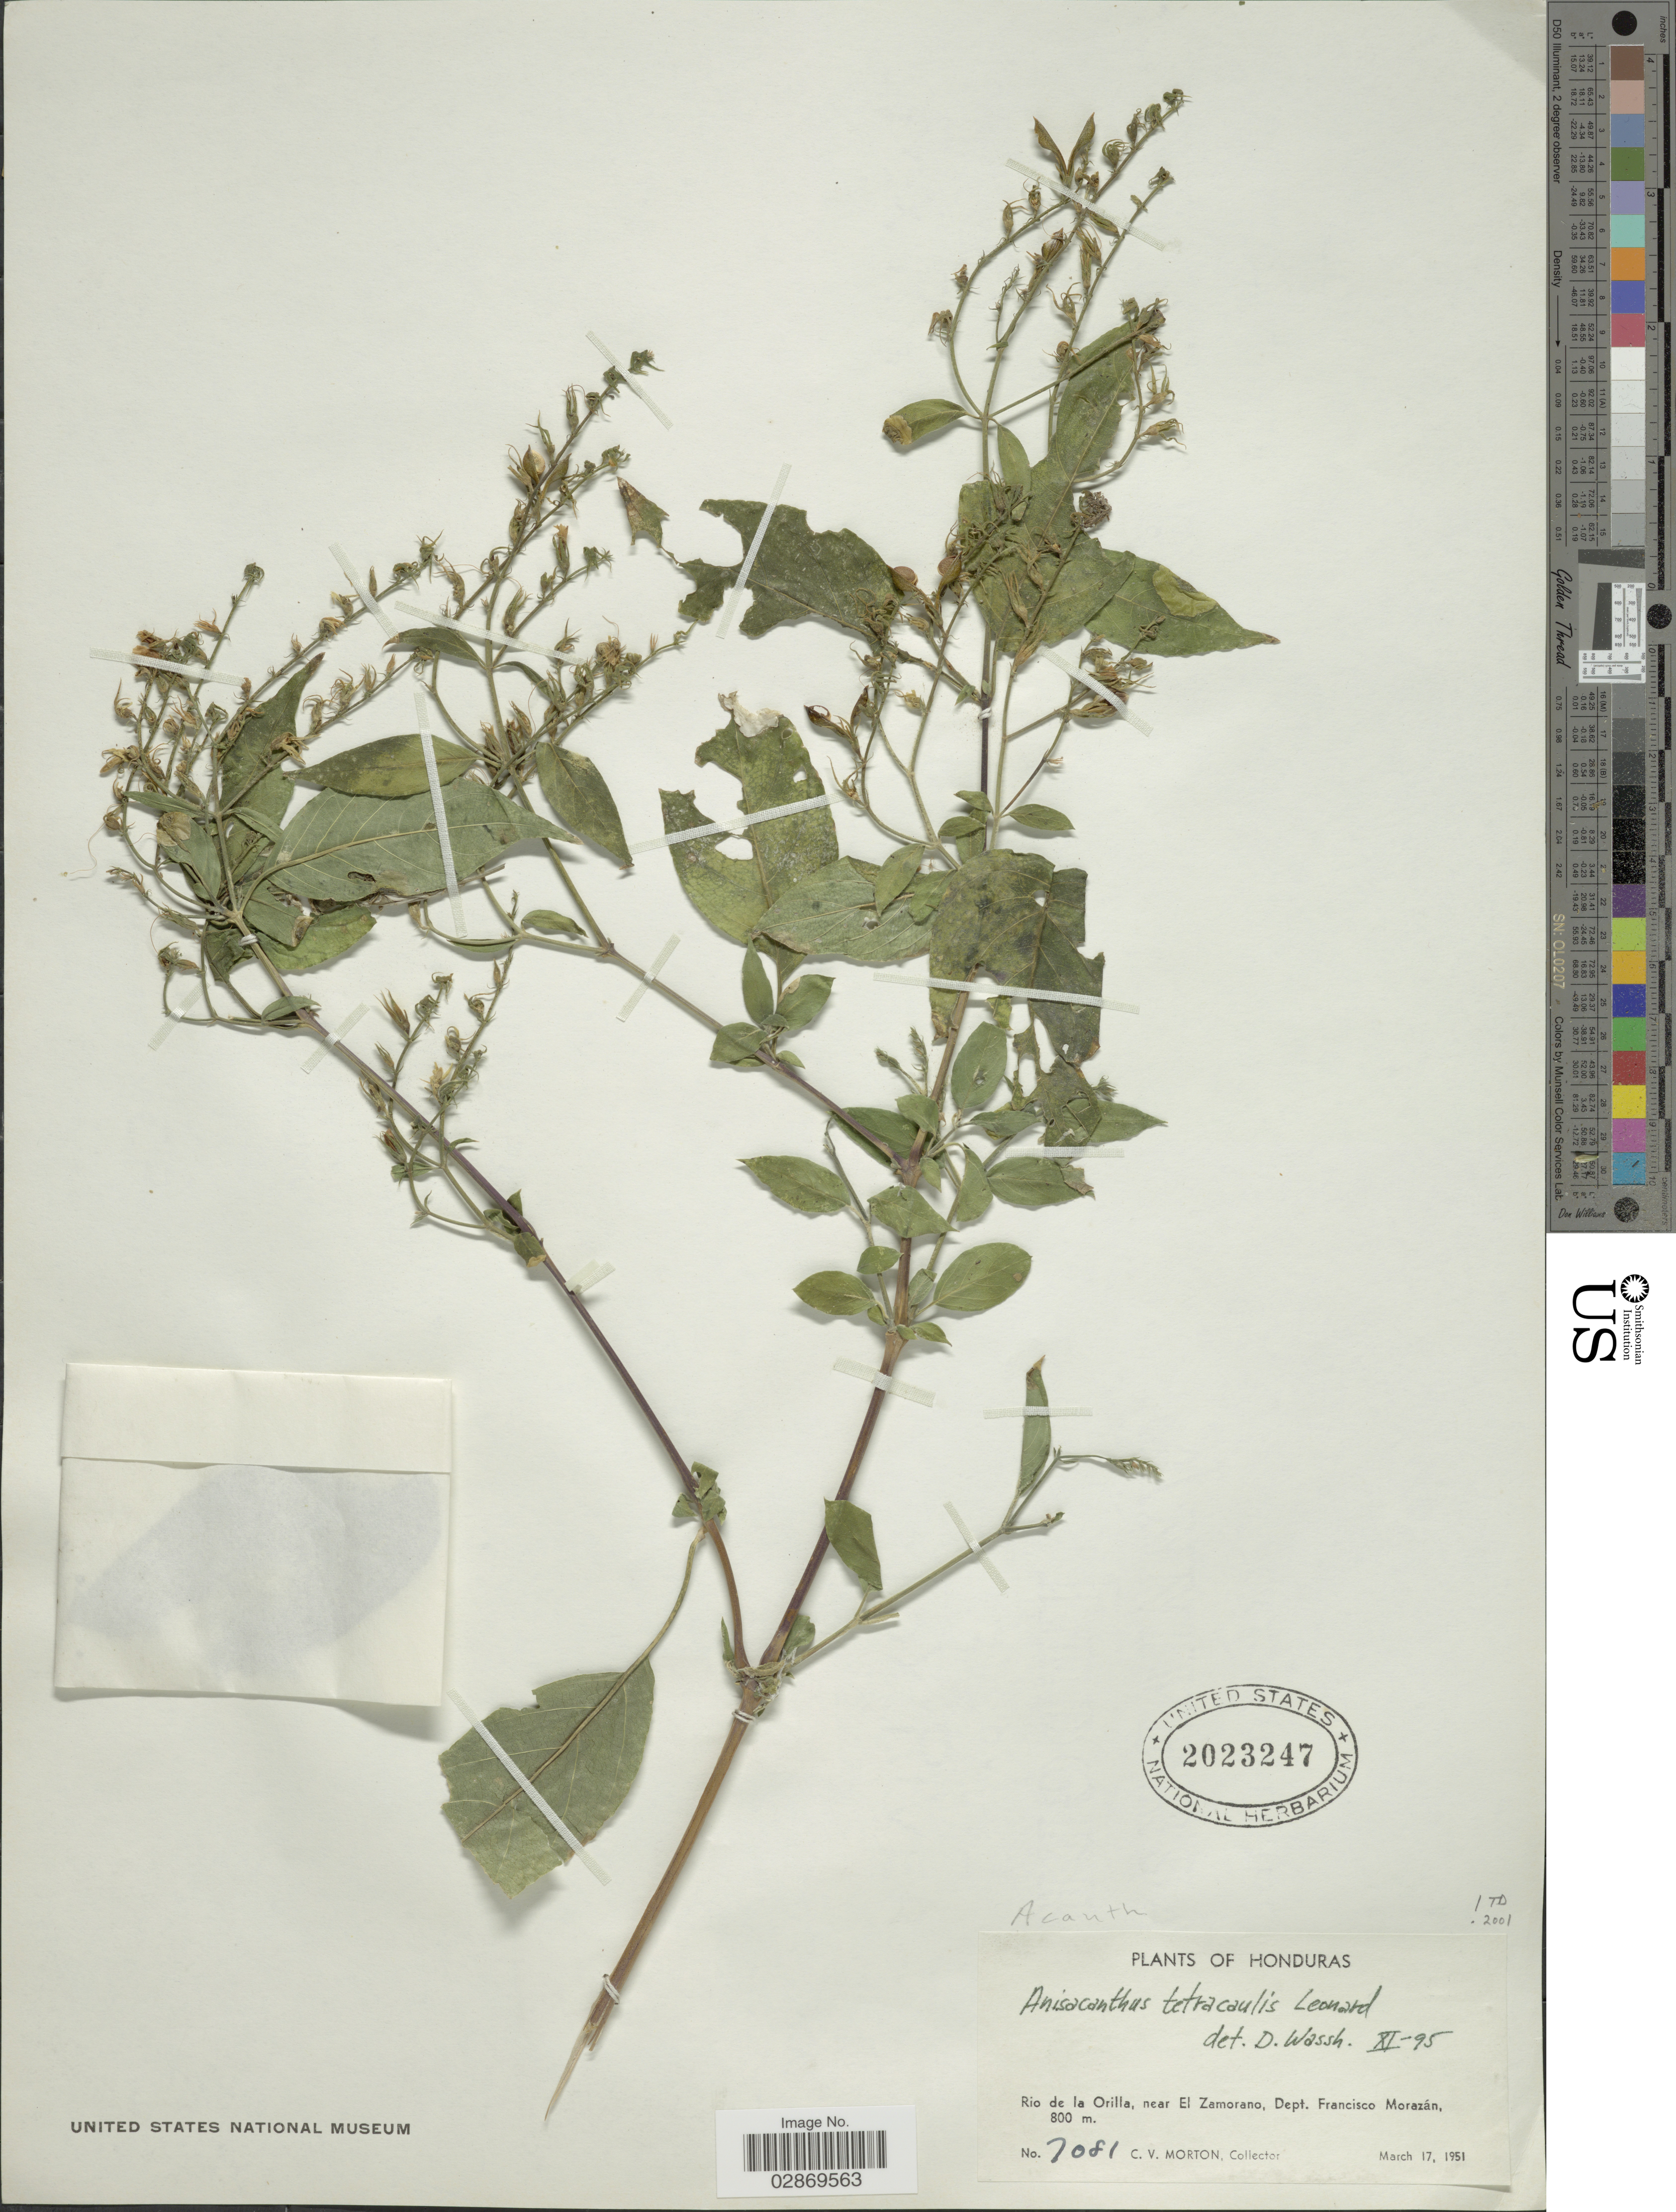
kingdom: Plantae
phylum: Tracheophyta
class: Magnoliopsida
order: Lamiales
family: Acanthaceae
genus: Anisacanthus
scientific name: Anisacanthus tetracaulis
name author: Leonard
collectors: C. V. Morton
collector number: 7081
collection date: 1951-03-17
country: Honduras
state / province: Fco. Morazán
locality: Rio de la Orilla, near El Zamorano, Dept. Francisco Morazán.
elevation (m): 800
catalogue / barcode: US 2023247